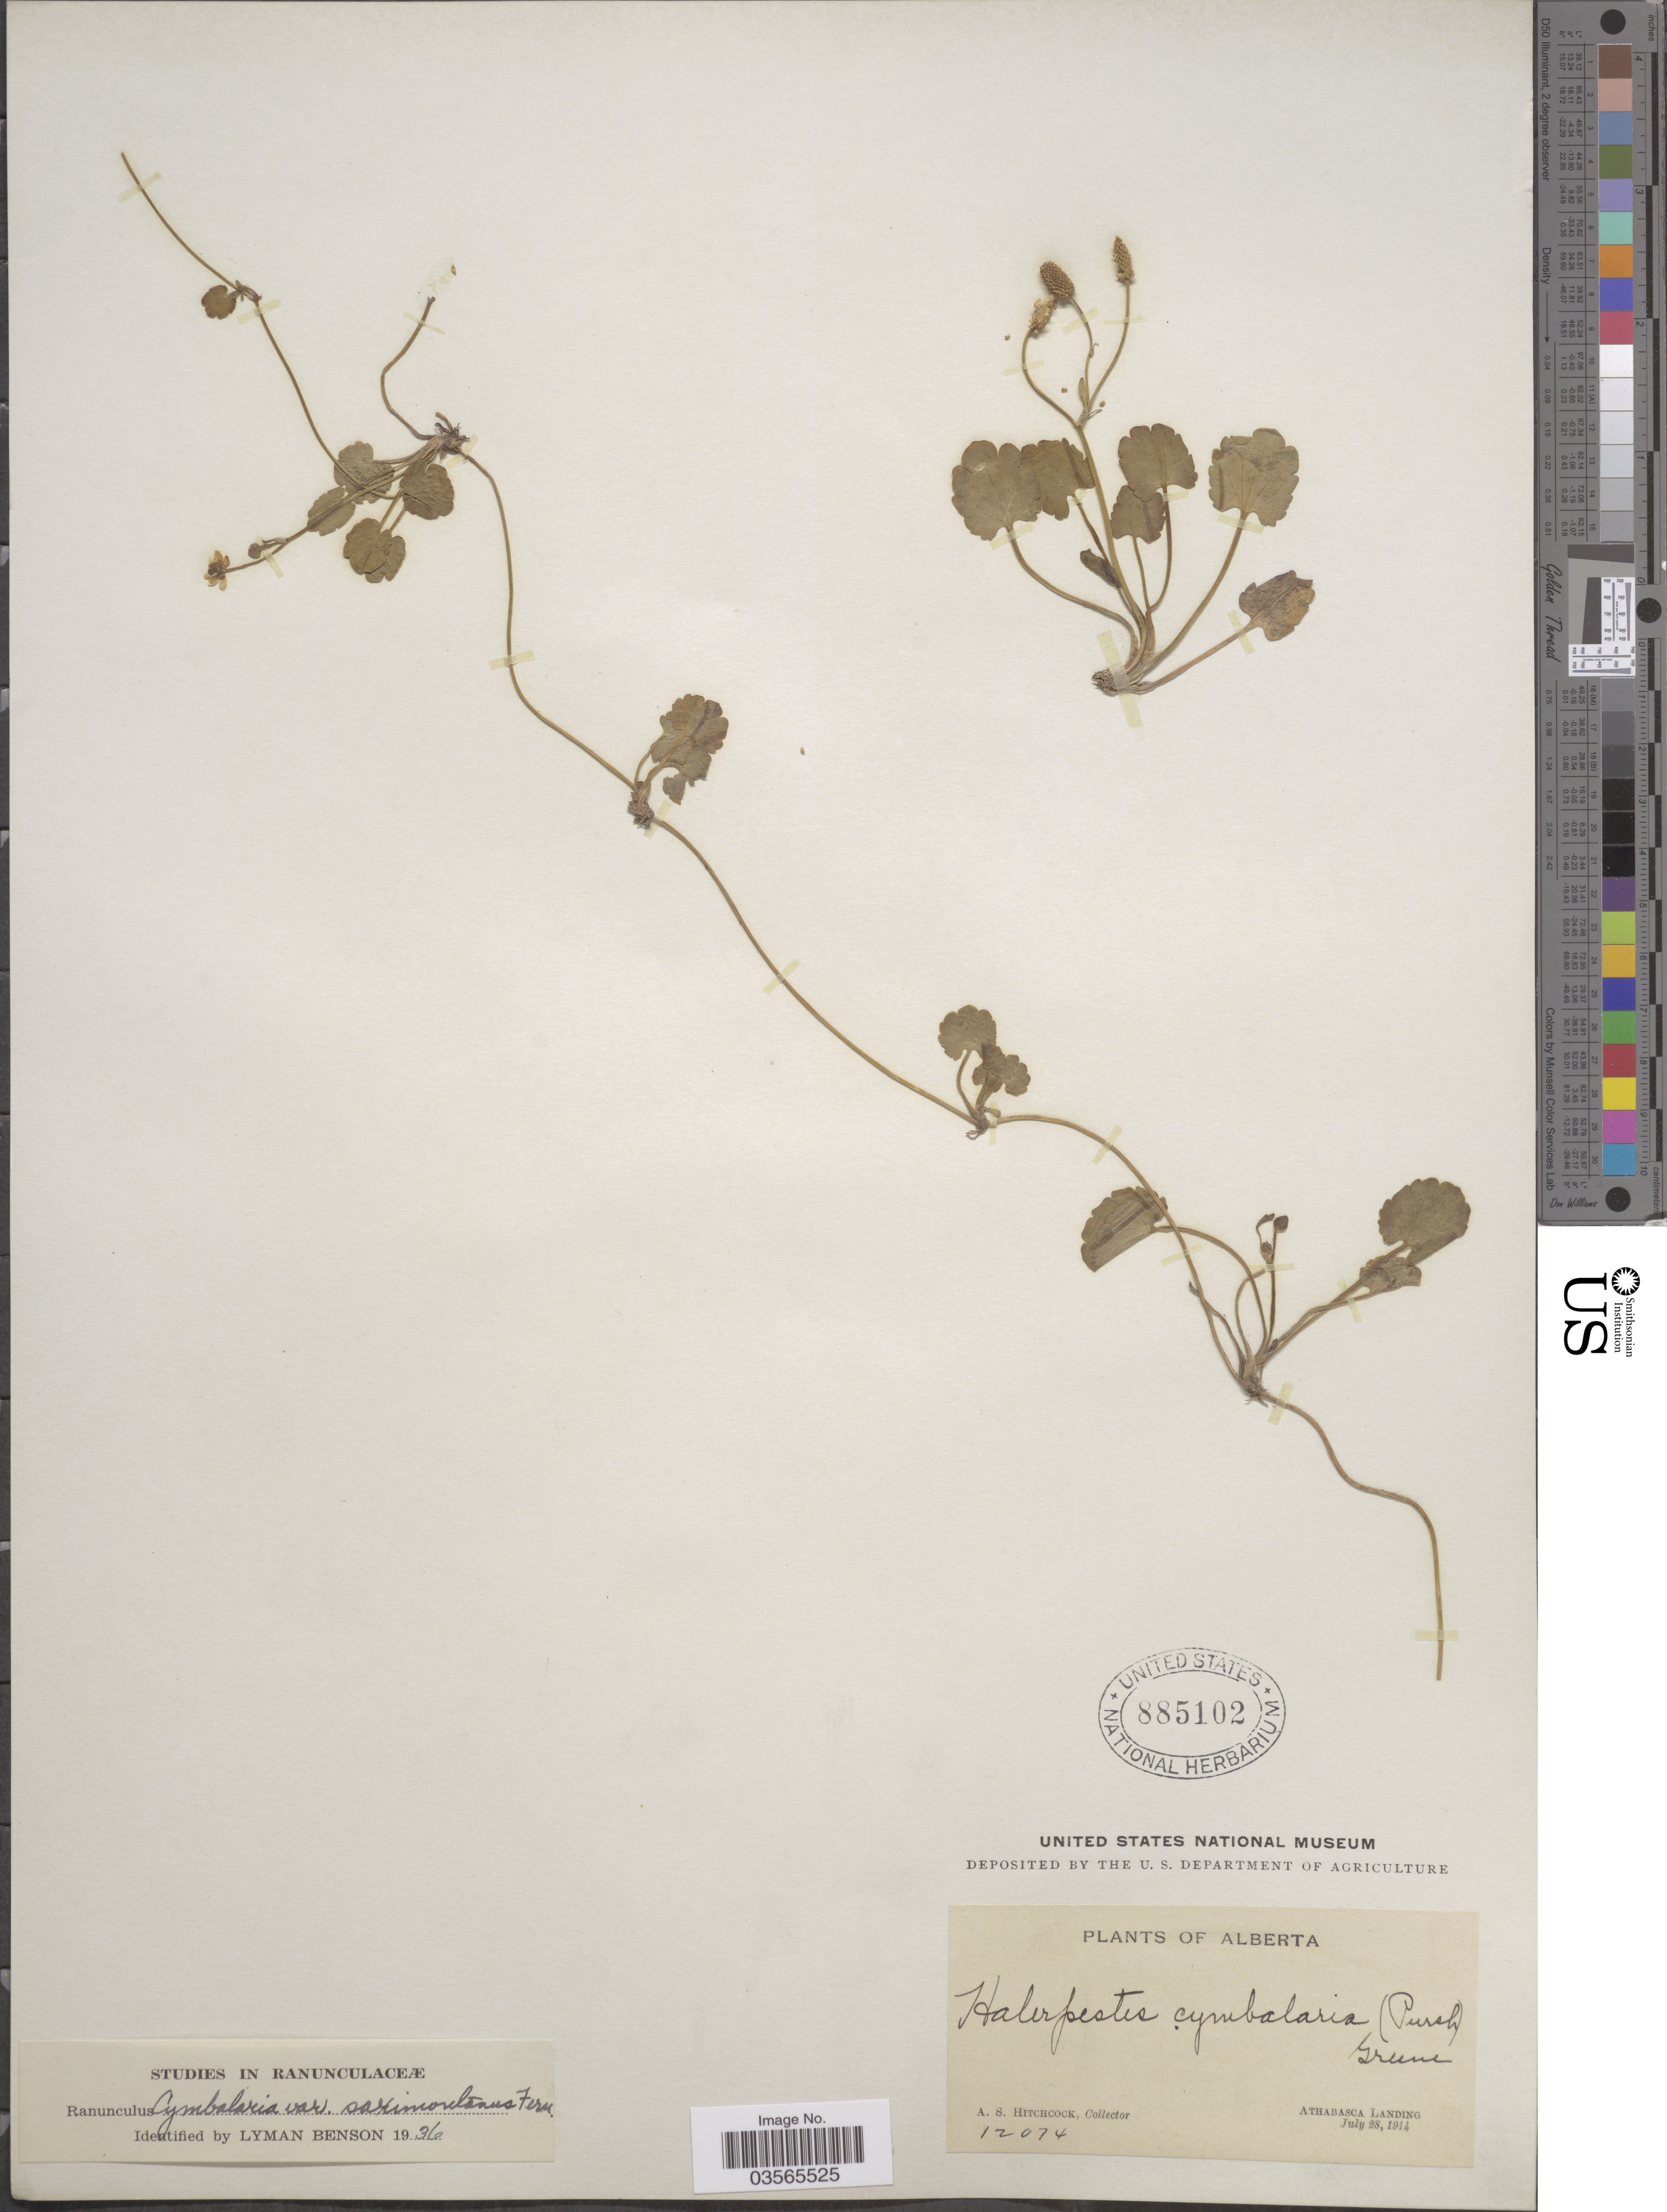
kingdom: Plantae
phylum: Tracheophyta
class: Magnoliopsida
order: Ranunculales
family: Ranunculaceae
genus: Halerpestes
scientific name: Halerpestes cymbalaria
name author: (Pursh) Greene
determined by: Strong, M. T., (US), Smithsonian Institution - National Museum of Natural History (UNITED STATES)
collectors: A. S. Hitchcock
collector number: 12074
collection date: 1914-07-28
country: Canada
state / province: Alberta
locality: Athabasca Landing.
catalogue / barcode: US 885102